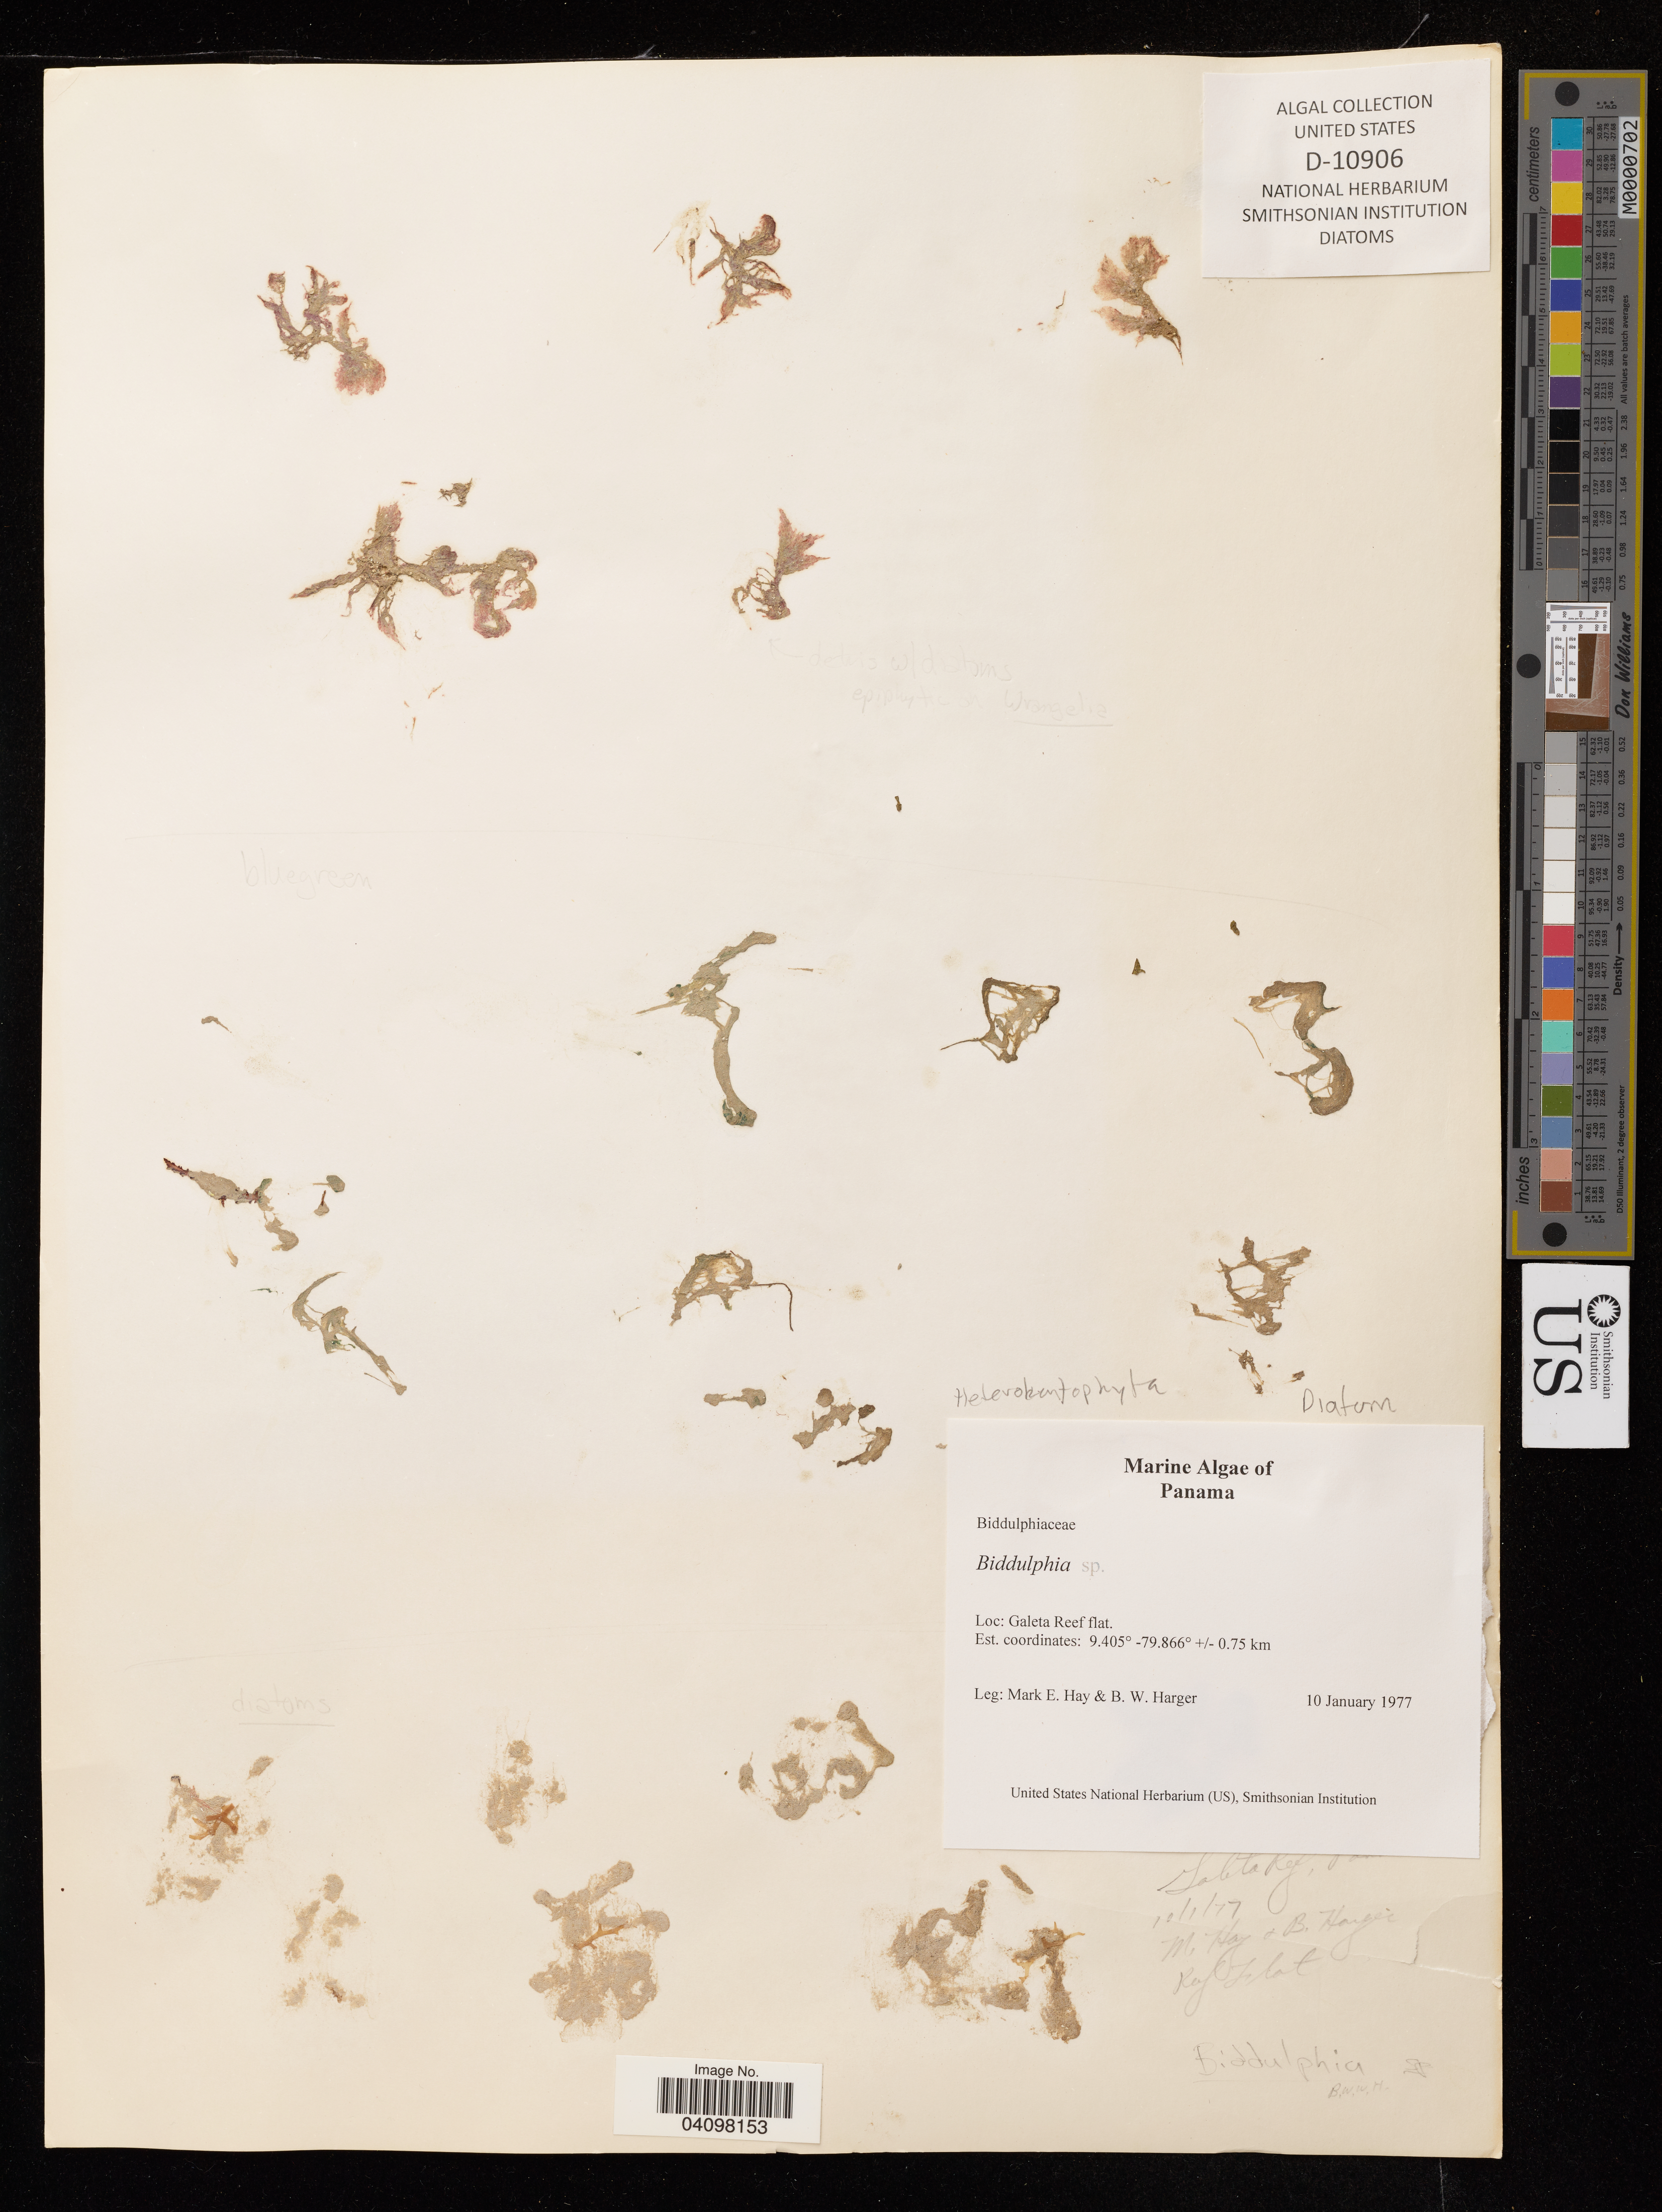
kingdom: Chromista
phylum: Ochrophyta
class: Bacillariophyceae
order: Biddulphiales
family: Biddulphiaceae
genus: Biddulphia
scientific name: Biddulphia sp.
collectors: M. E. Hay & B. W. Harger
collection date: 1977-01-10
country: Panama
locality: Galeta Reef flat. +/- 0.75 km.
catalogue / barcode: US 10906